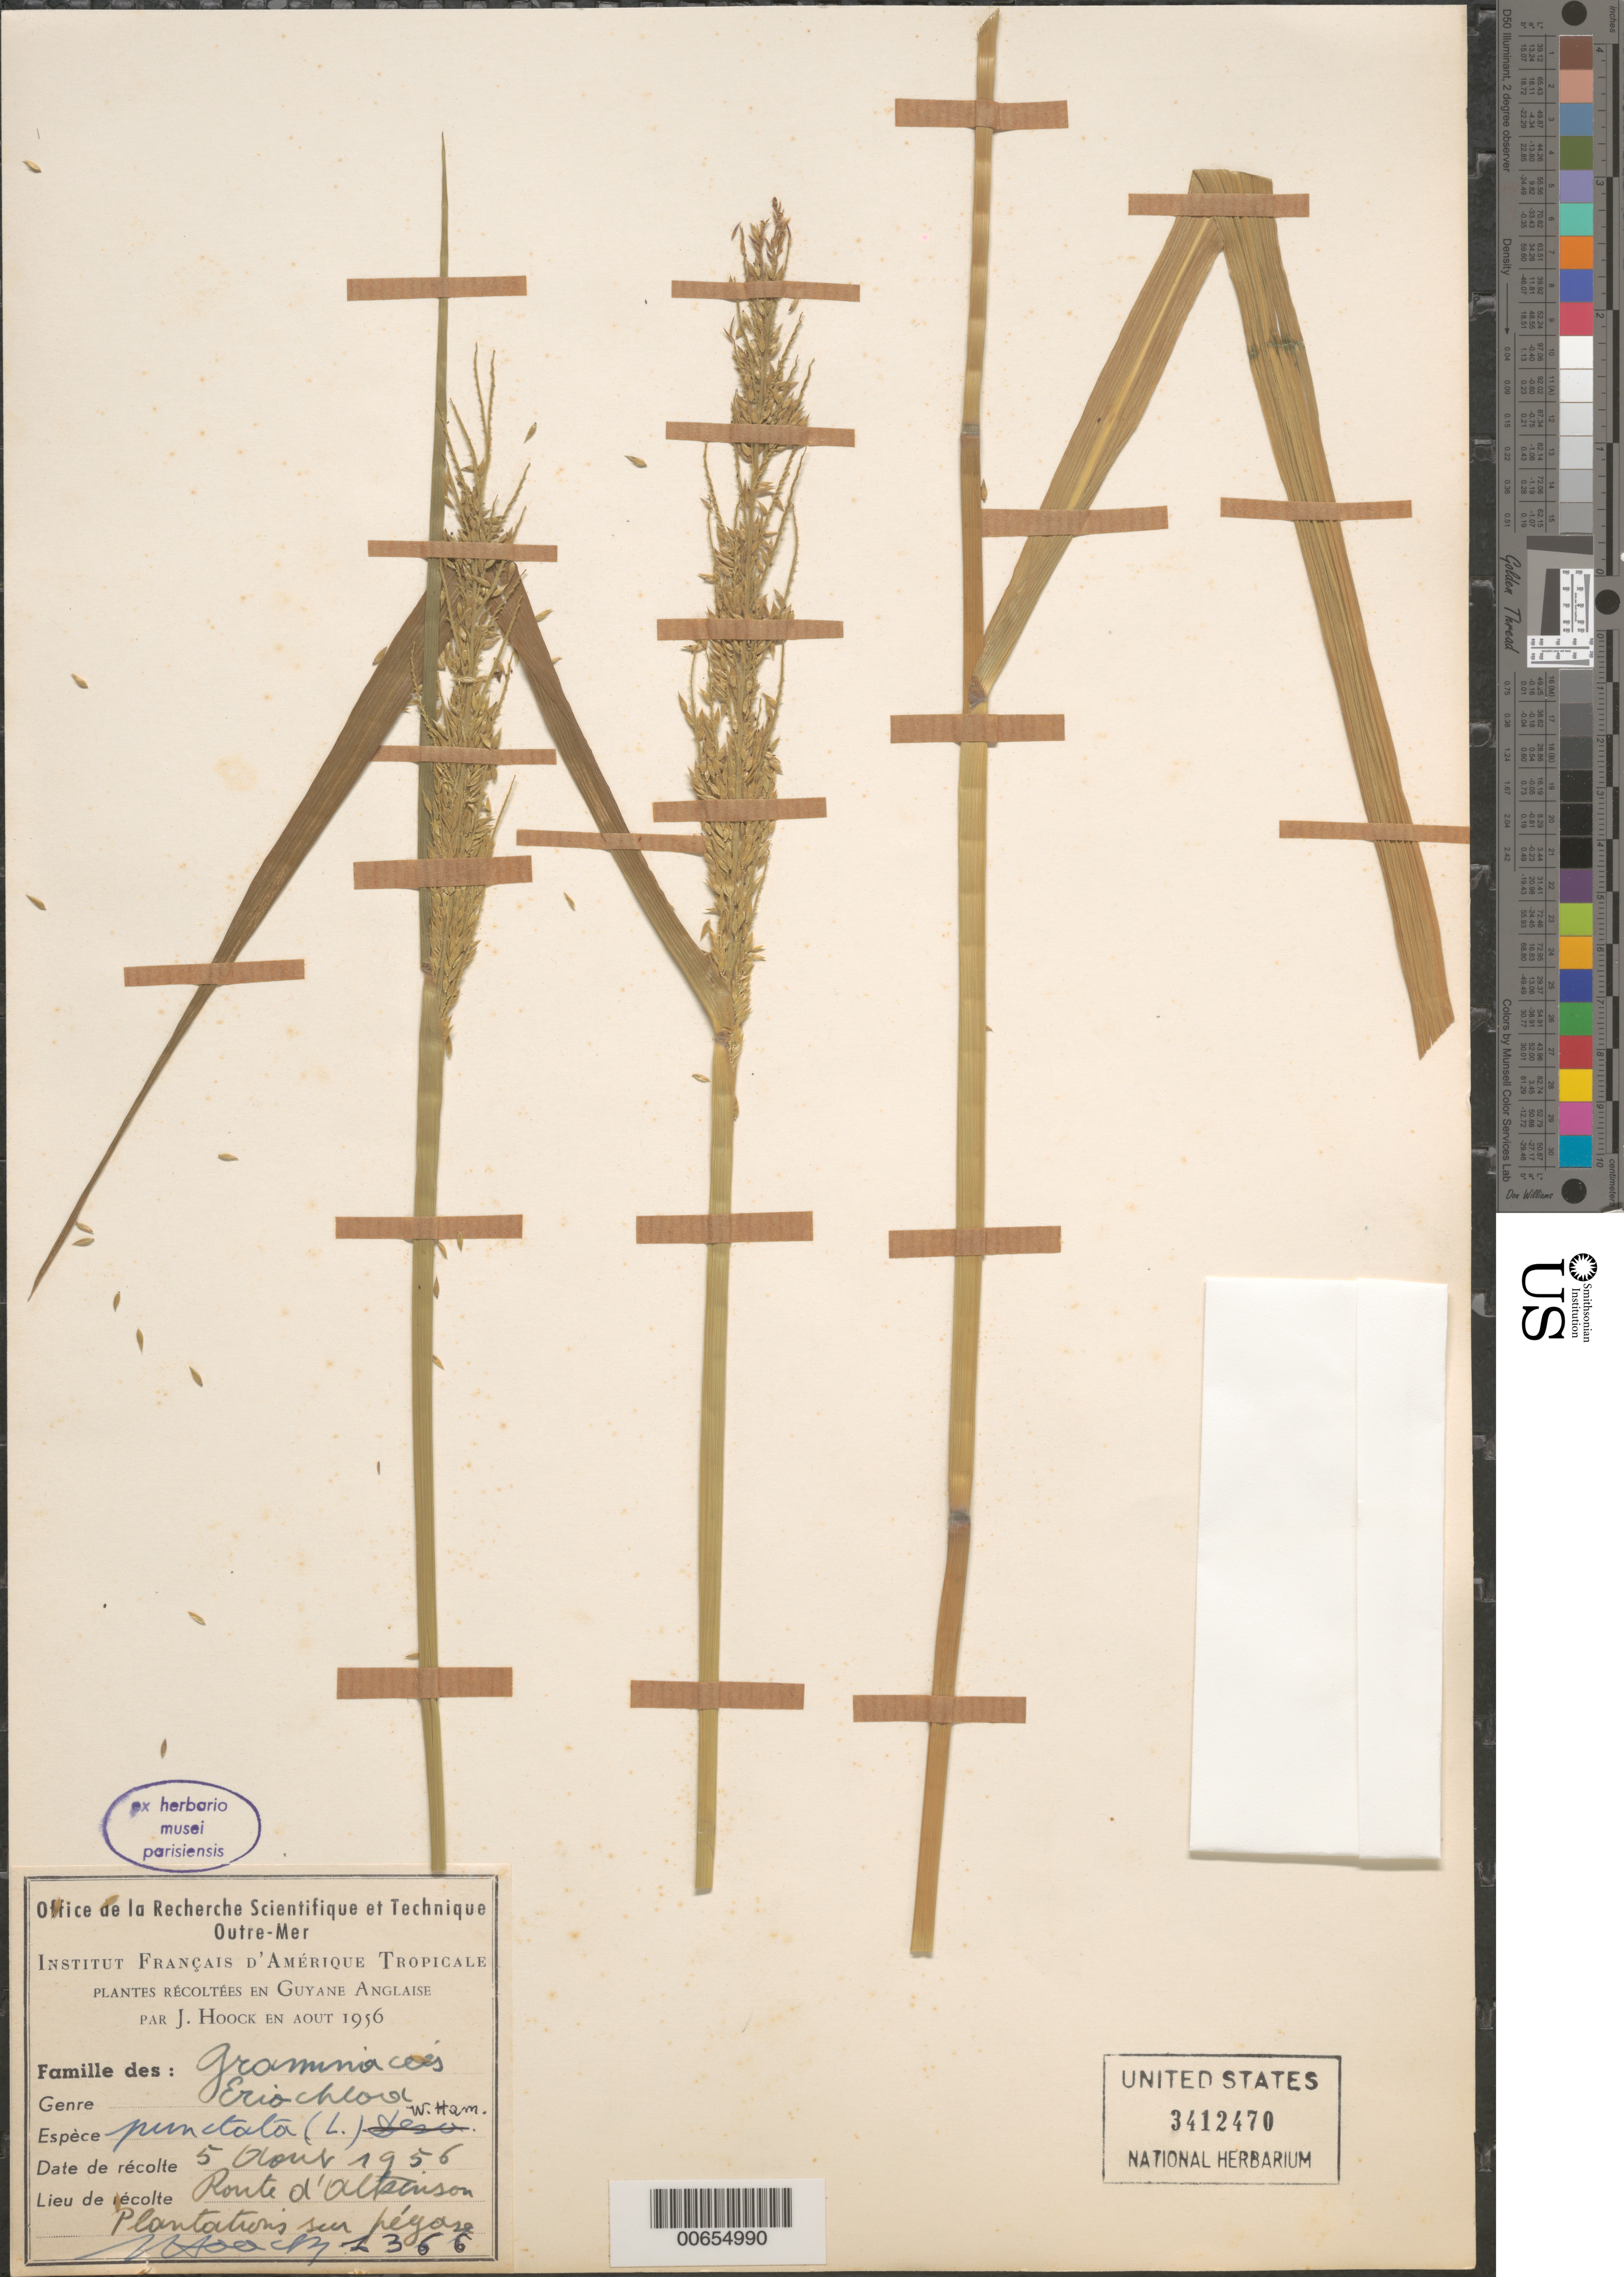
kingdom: Plantae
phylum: Tracheophyta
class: Liliopsida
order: Poales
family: Poaceae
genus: Eriochloa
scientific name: Eriochloa punctata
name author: (L.) Desv. ex Ham.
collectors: J. Hoock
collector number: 1366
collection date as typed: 5-Aug-56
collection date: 1956-08-05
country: Guyana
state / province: Demerara-Mahaica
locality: Route d'Atkinson, plantations sur pégase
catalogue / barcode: US 3412470